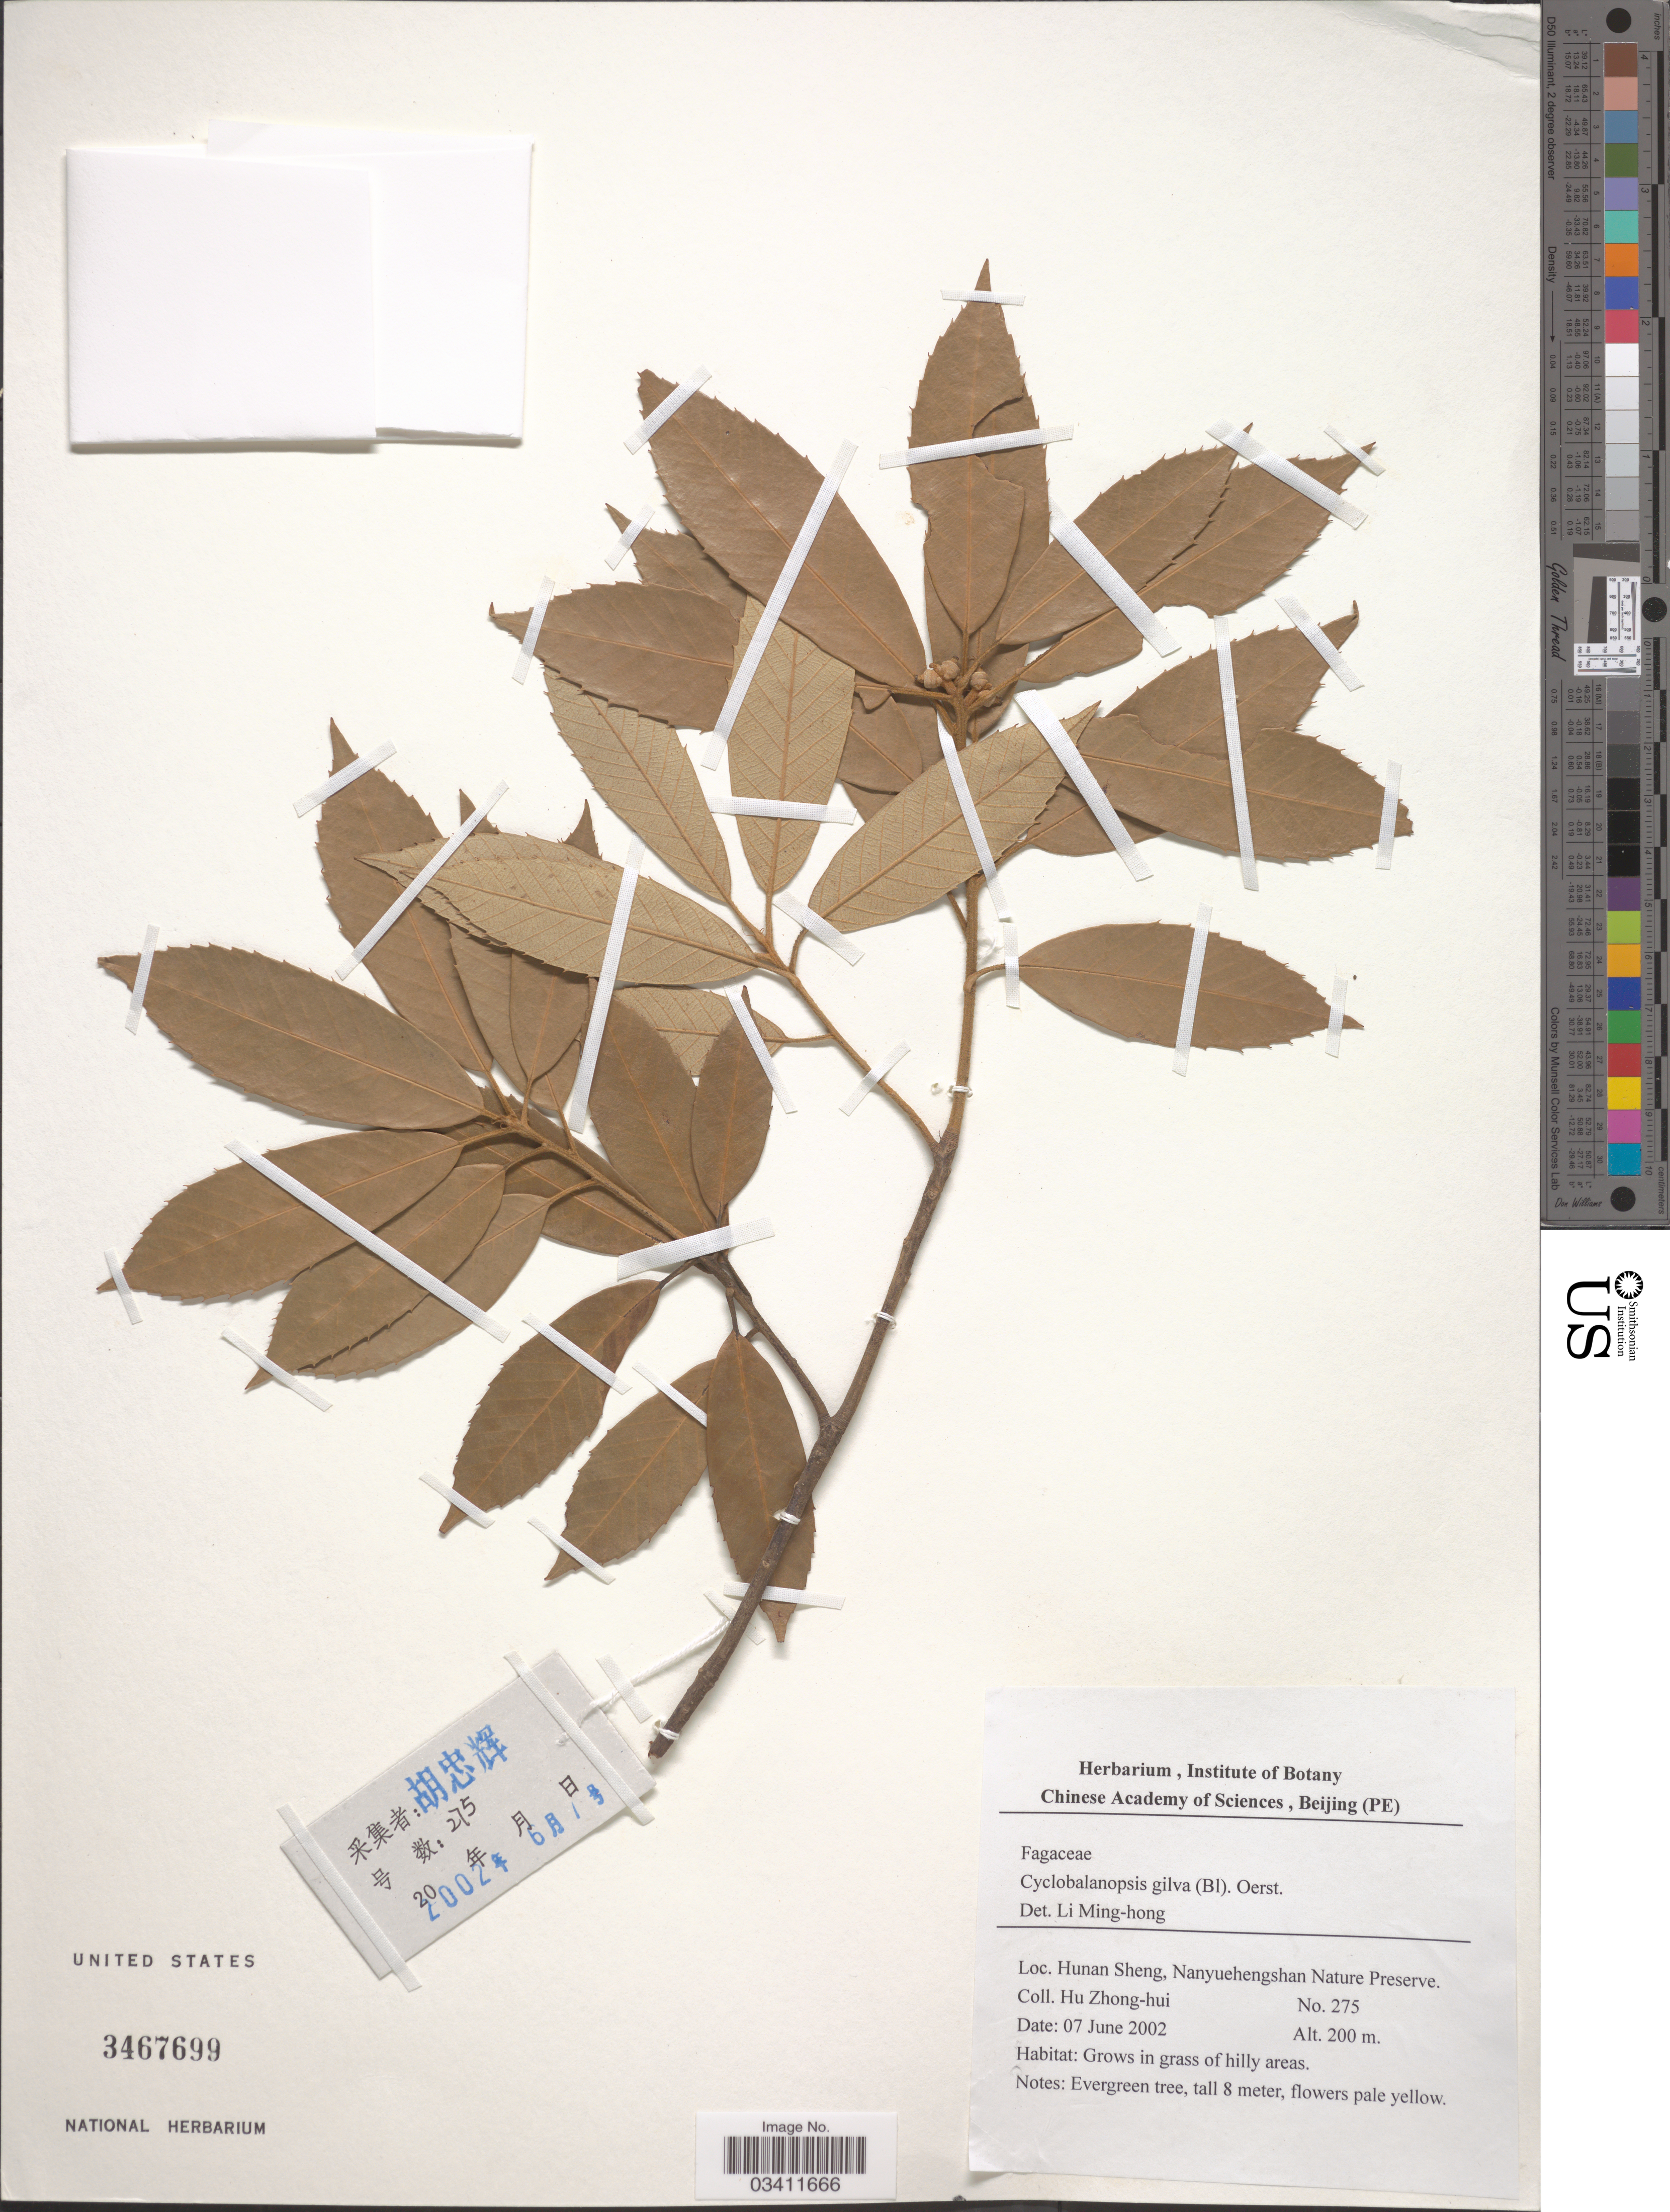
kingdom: Plantae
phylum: Tracheophyta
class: Magnoliopsida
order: Fagales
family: Fagaceae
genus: Quercus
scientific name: Quercus gilva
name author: Blume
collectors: Z. H. Hu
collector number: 275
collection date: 2002-06-07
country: China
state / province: Hunan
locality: Hunan Sheng, Nanyuehengshan Nature Preserve.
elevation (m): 200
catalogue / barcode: US 3467699